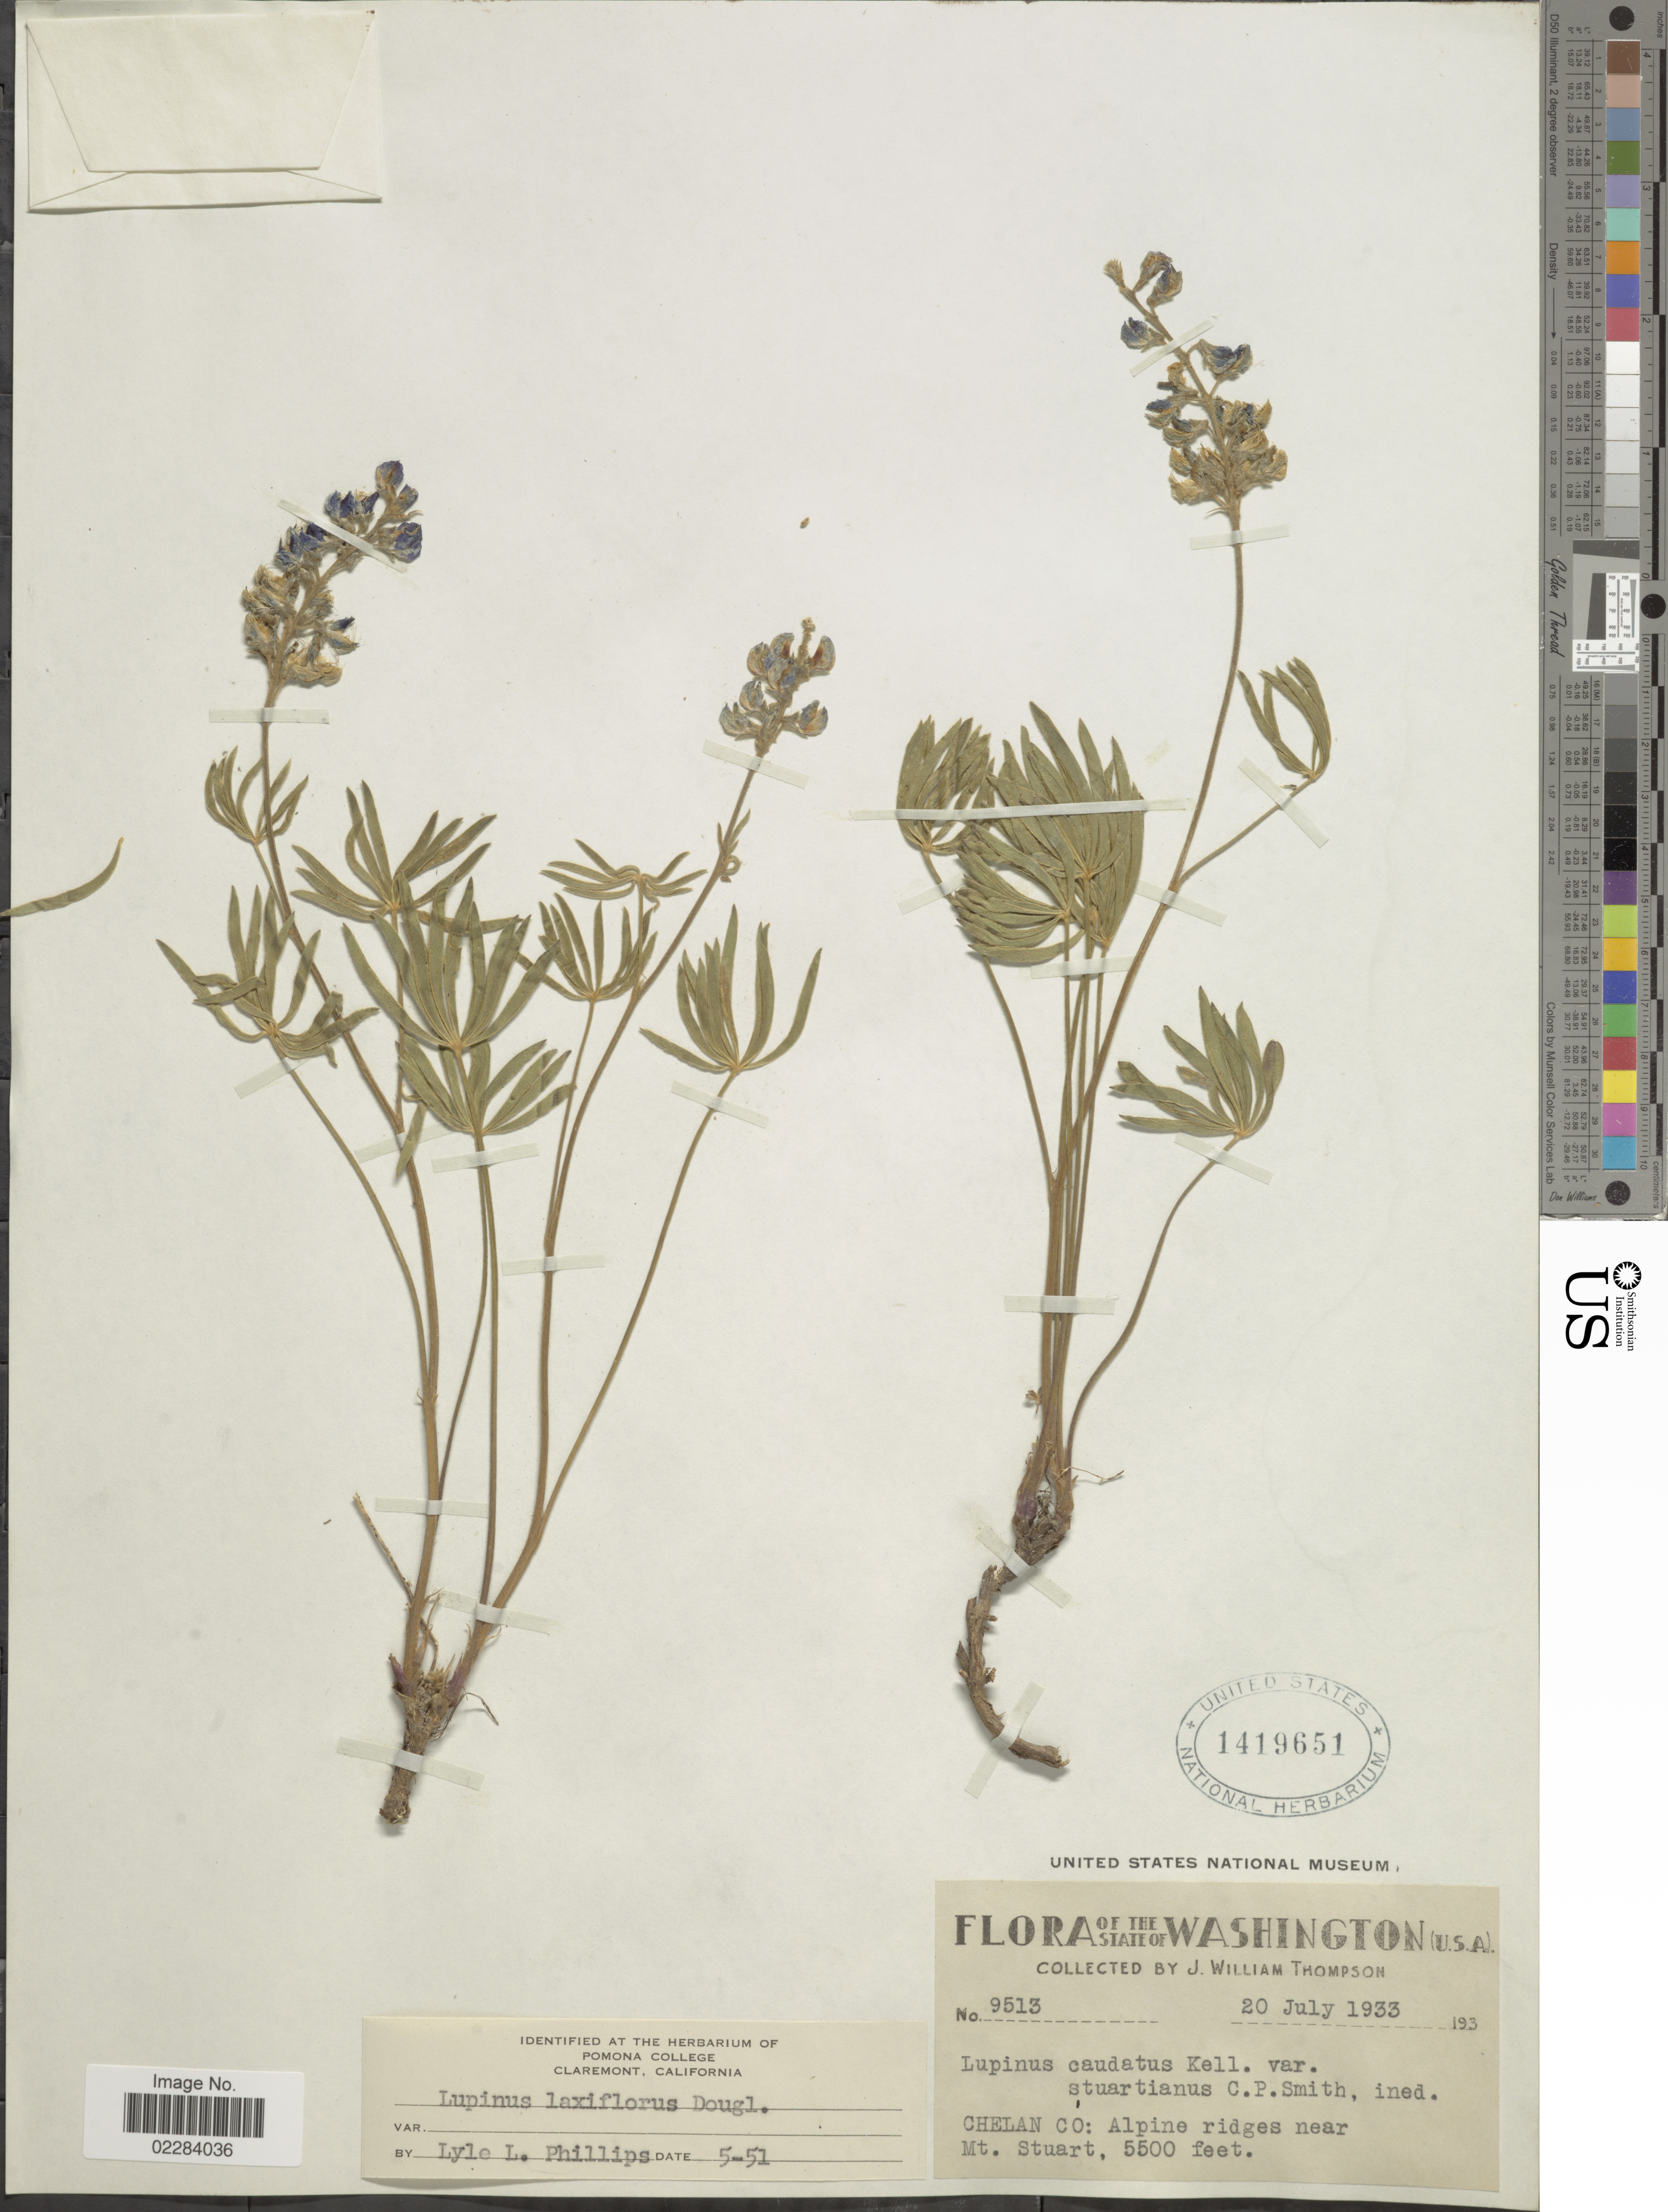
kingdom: Plantae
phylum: Tracheophyta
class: Magnoliopsida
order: Fabales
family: Fabaceae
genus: Lupinus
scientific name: Lupinus arbustus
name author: Lindl.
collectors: J. W. Thompson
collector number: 9513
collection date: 1933-07-02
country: United States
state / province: Washington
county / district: Chelan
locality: Chelan Co.: Alpine ridges near Mt. Stuart.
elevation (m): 1676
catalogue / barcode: US 1419651